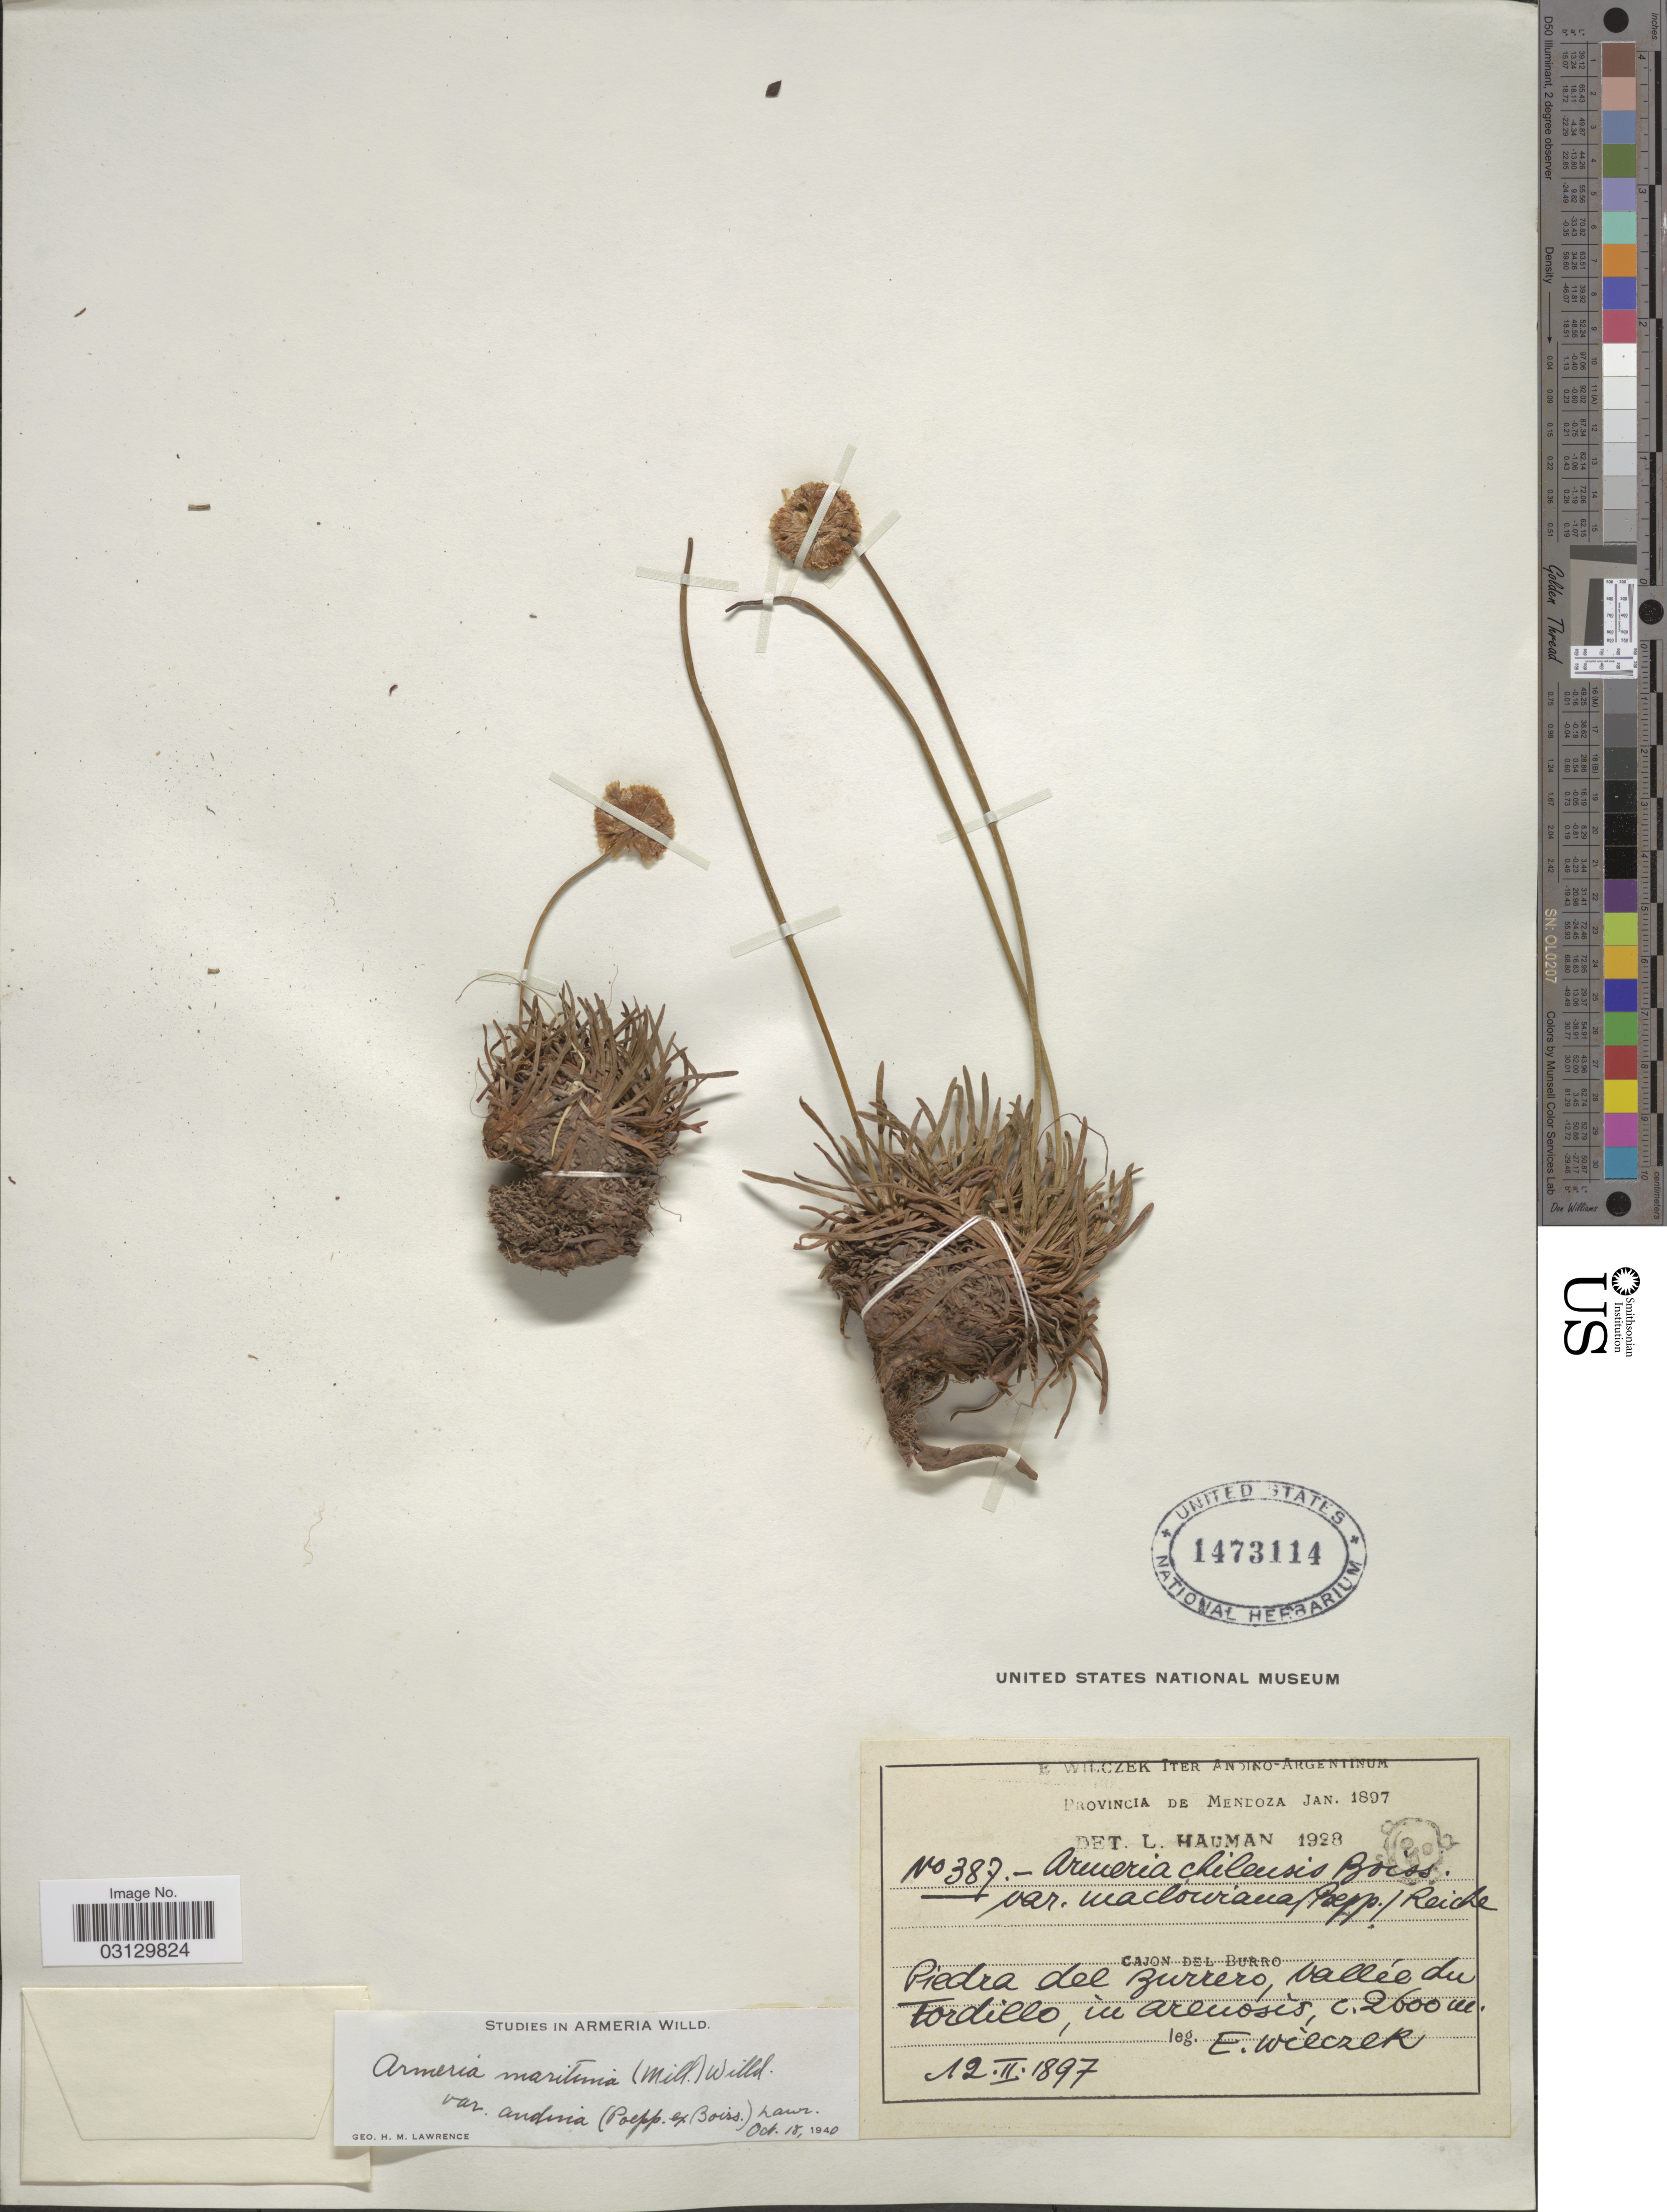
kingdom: Plantae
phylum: Tracheophyta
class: Magnoliopsida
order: Caryophyllales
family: Plumbaginaceae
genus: Armeria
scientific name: Armeria maritima subsp. andina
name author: (Poepp. ex Boiss.) D.M. Moore & H.O. Yates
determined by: Strong, M. T., (US), Smithsonian Institution - National Museum of Natural History (UNITED STATES)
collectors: E. Wilczek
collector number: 387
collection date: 1897-02-12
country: Argentina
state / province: Mendoza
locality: Cajon del Burro. Piedra del Burrero, vallée du Tordillo.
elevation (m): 2600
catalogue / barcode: US 1473114